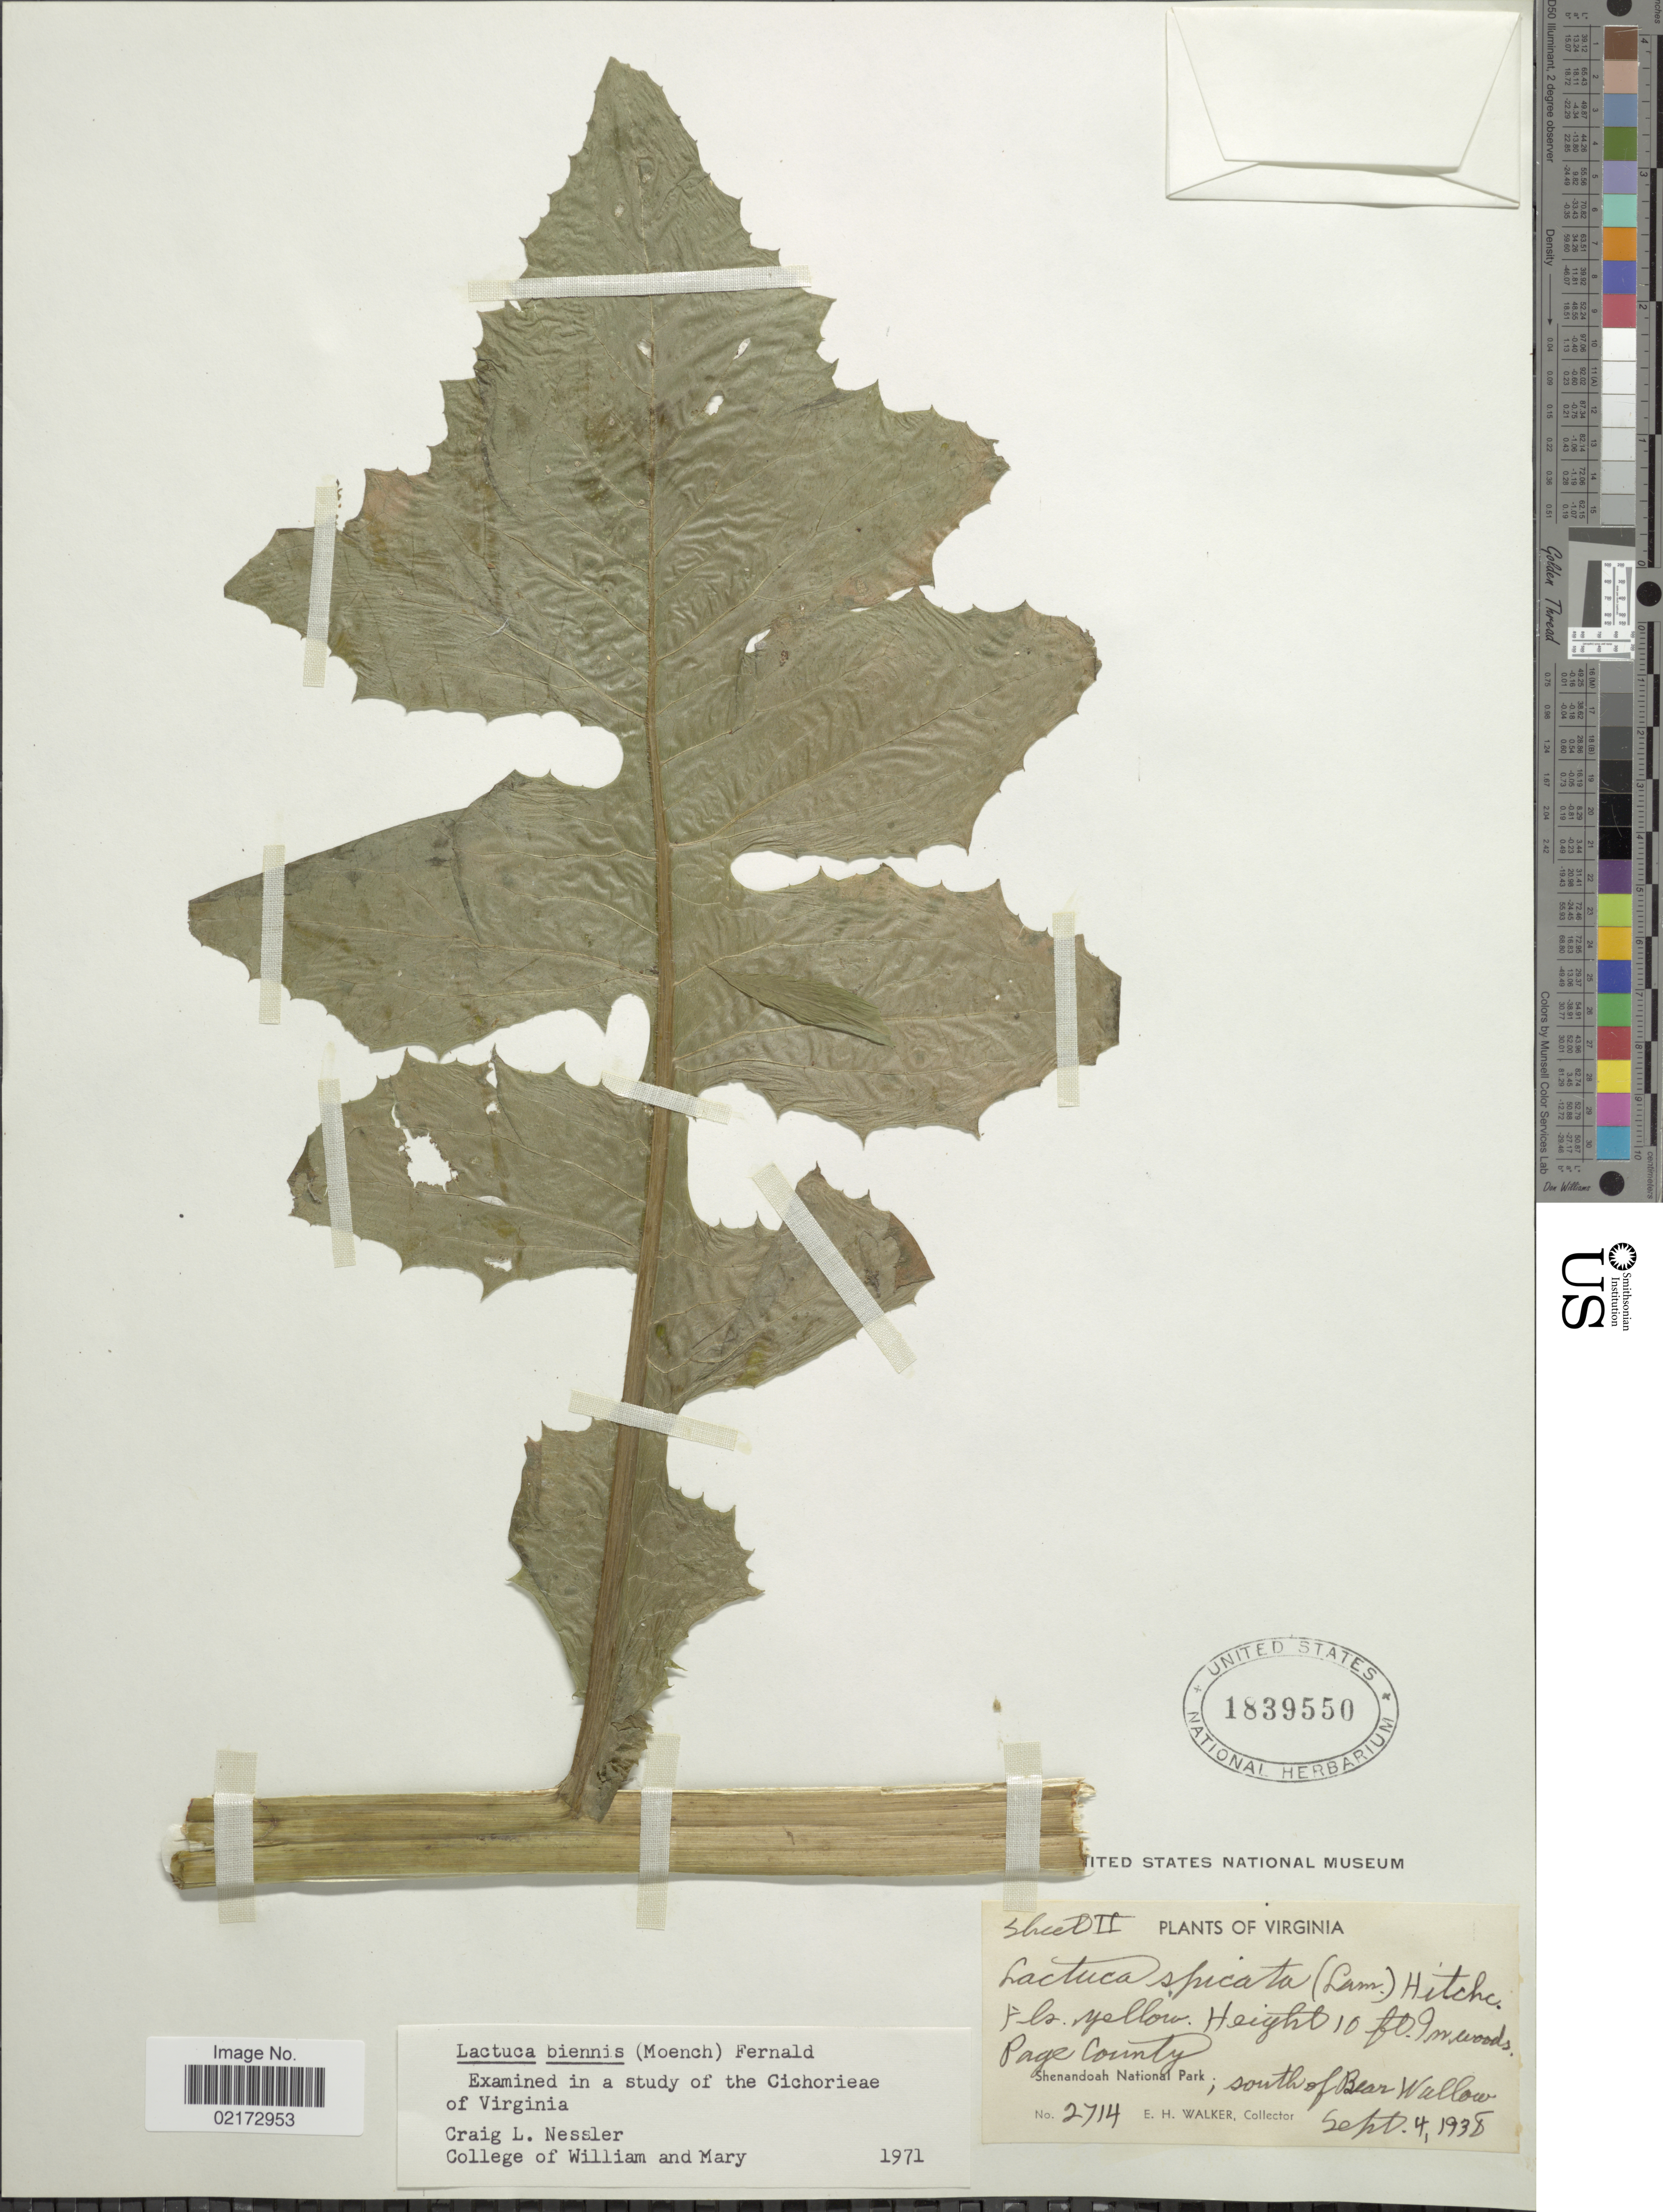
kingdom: Plantae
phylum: Tracheophyta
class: Magnoliopsida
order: Asterales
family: Asteraceae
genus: Lactuca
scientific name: Lactuca biennis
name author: (Moench) Fernald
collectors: E. H. Walker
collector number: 2714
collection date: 1938-09-04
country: United States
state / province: Virginia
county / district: Page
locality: Shenandoah National Park, south of Bear Wallow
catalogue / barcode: US 1839550